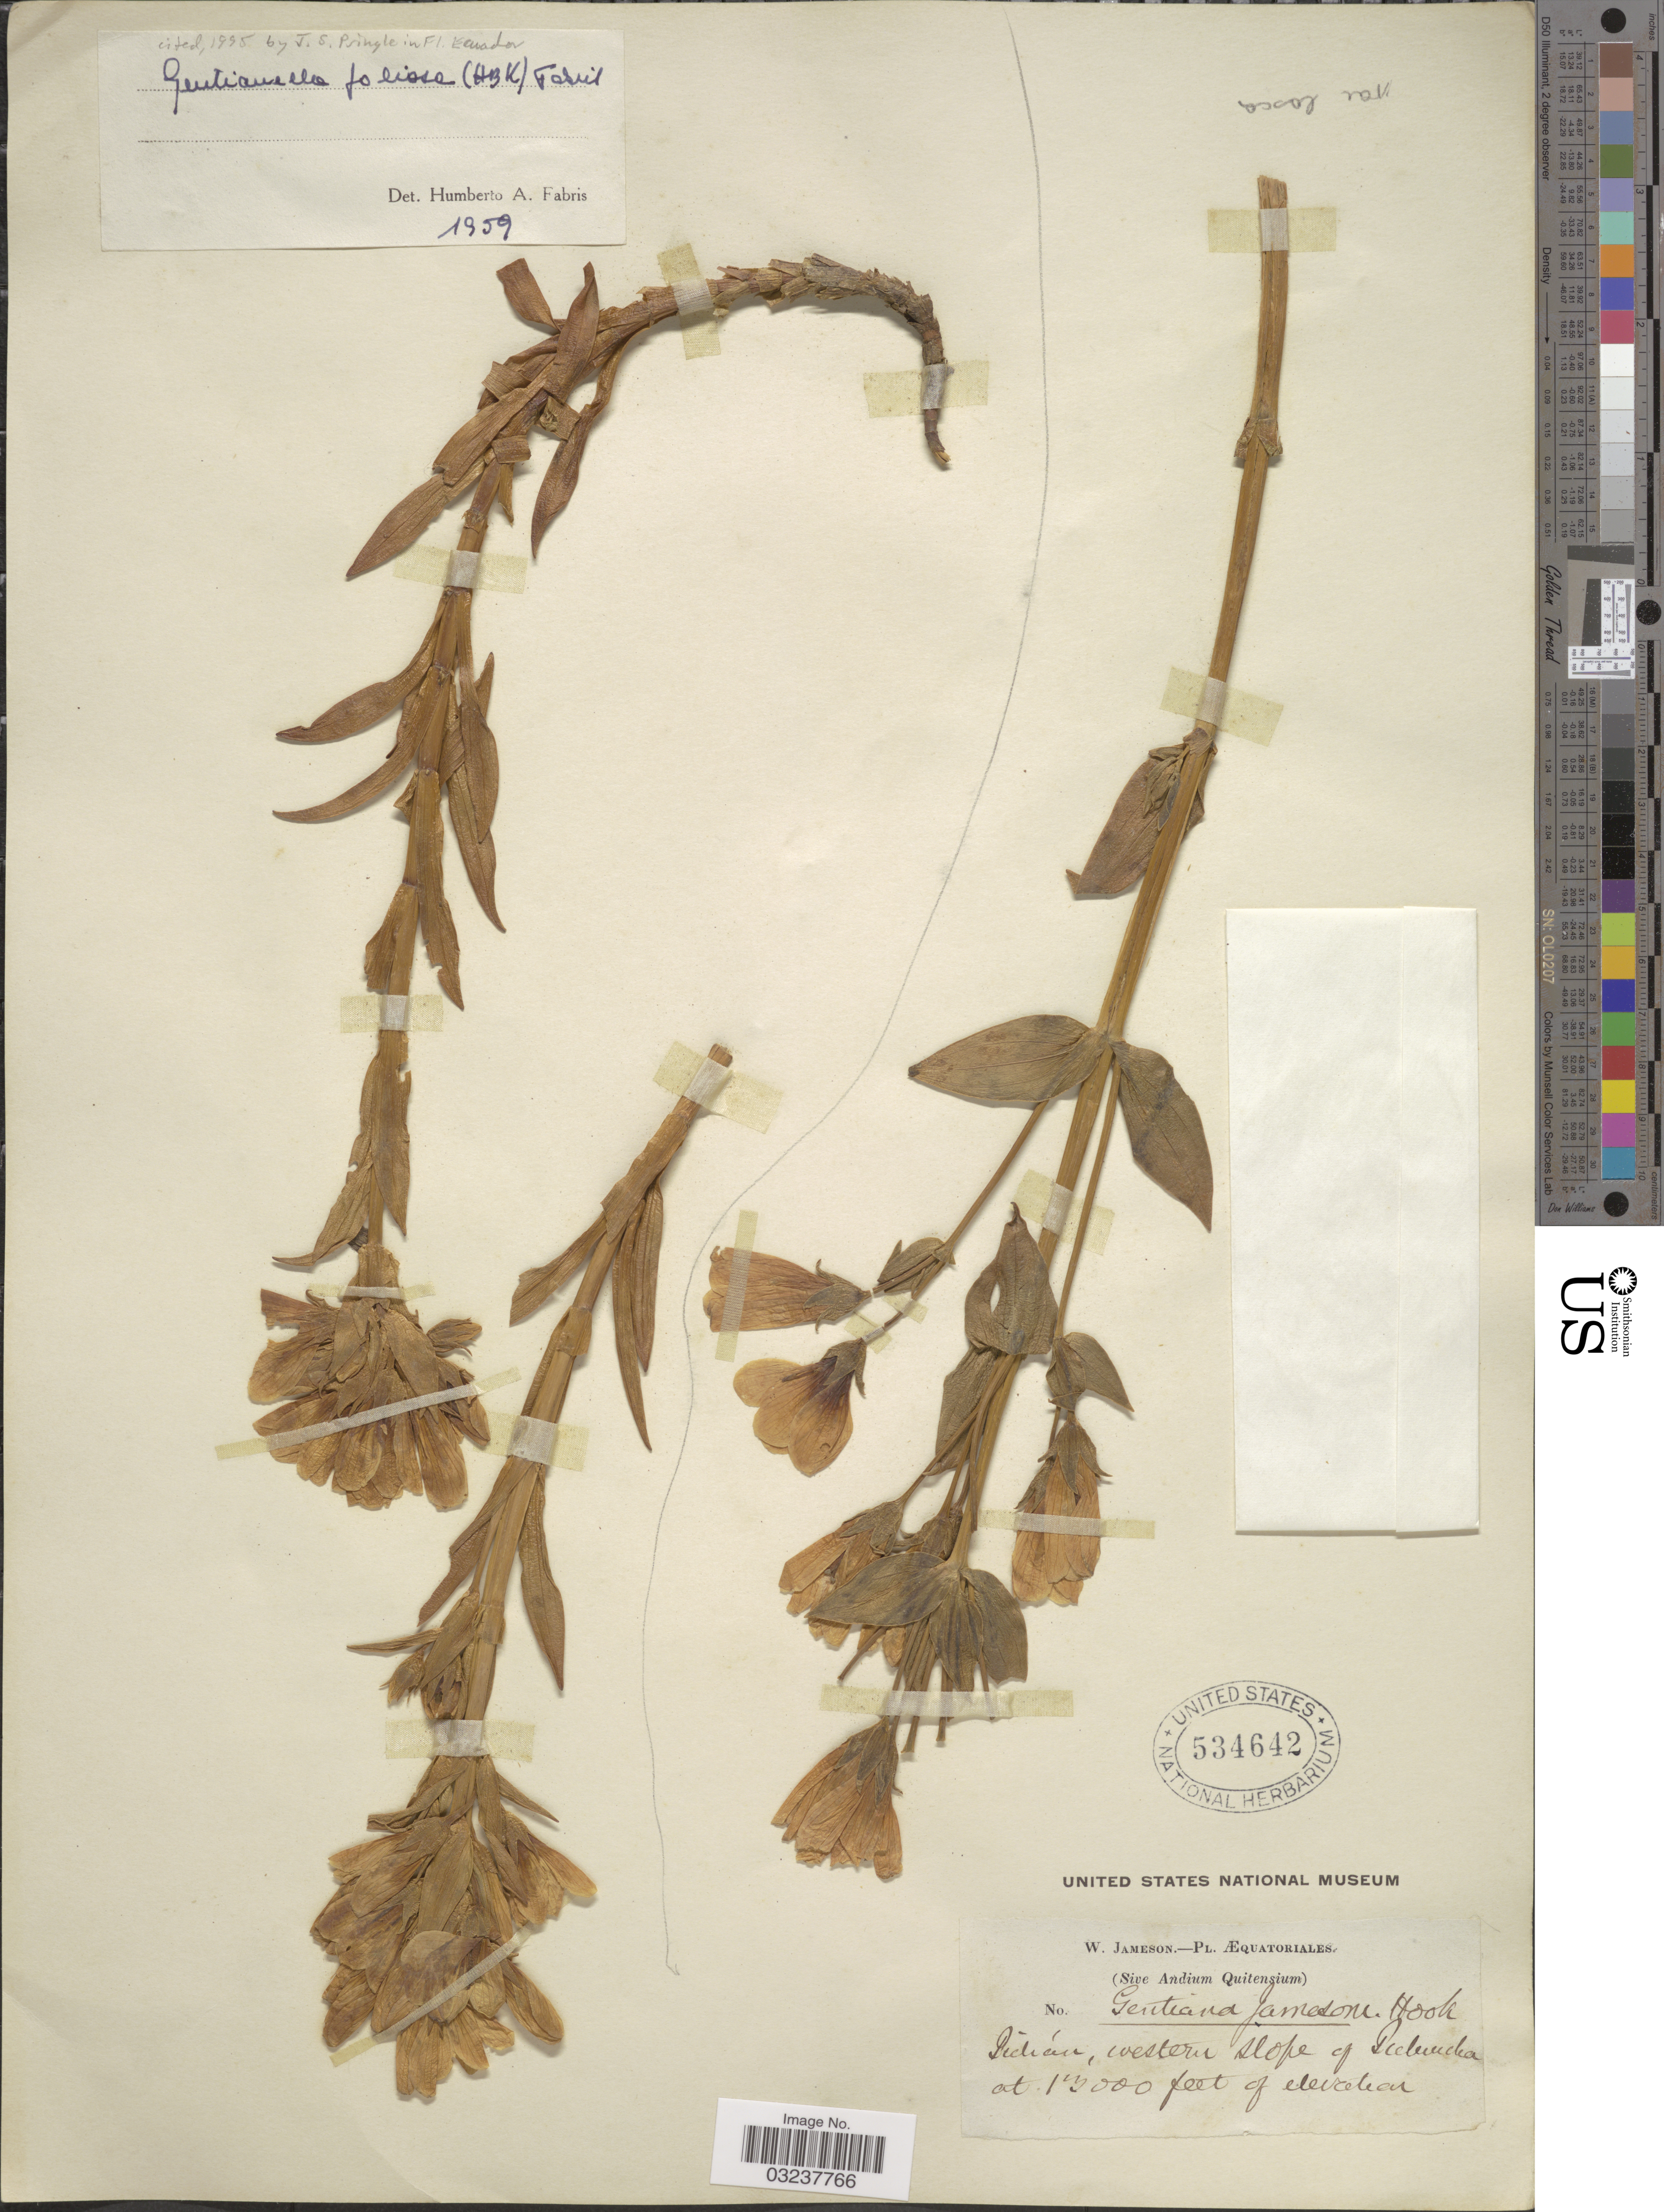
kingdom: Plantae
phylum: Tracheophyta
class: Magnoliopsida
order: Gentianales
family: Gentianaceae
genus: Gentianella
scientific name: Gentianella foliosa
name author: (Kunth) Fabris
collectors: W. Jameson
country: Ecuador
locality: Æquatoriales, (Sive Andium Quitensium), Pichán, western slope of Pichincha.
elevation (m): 3962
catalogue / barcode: US 534642